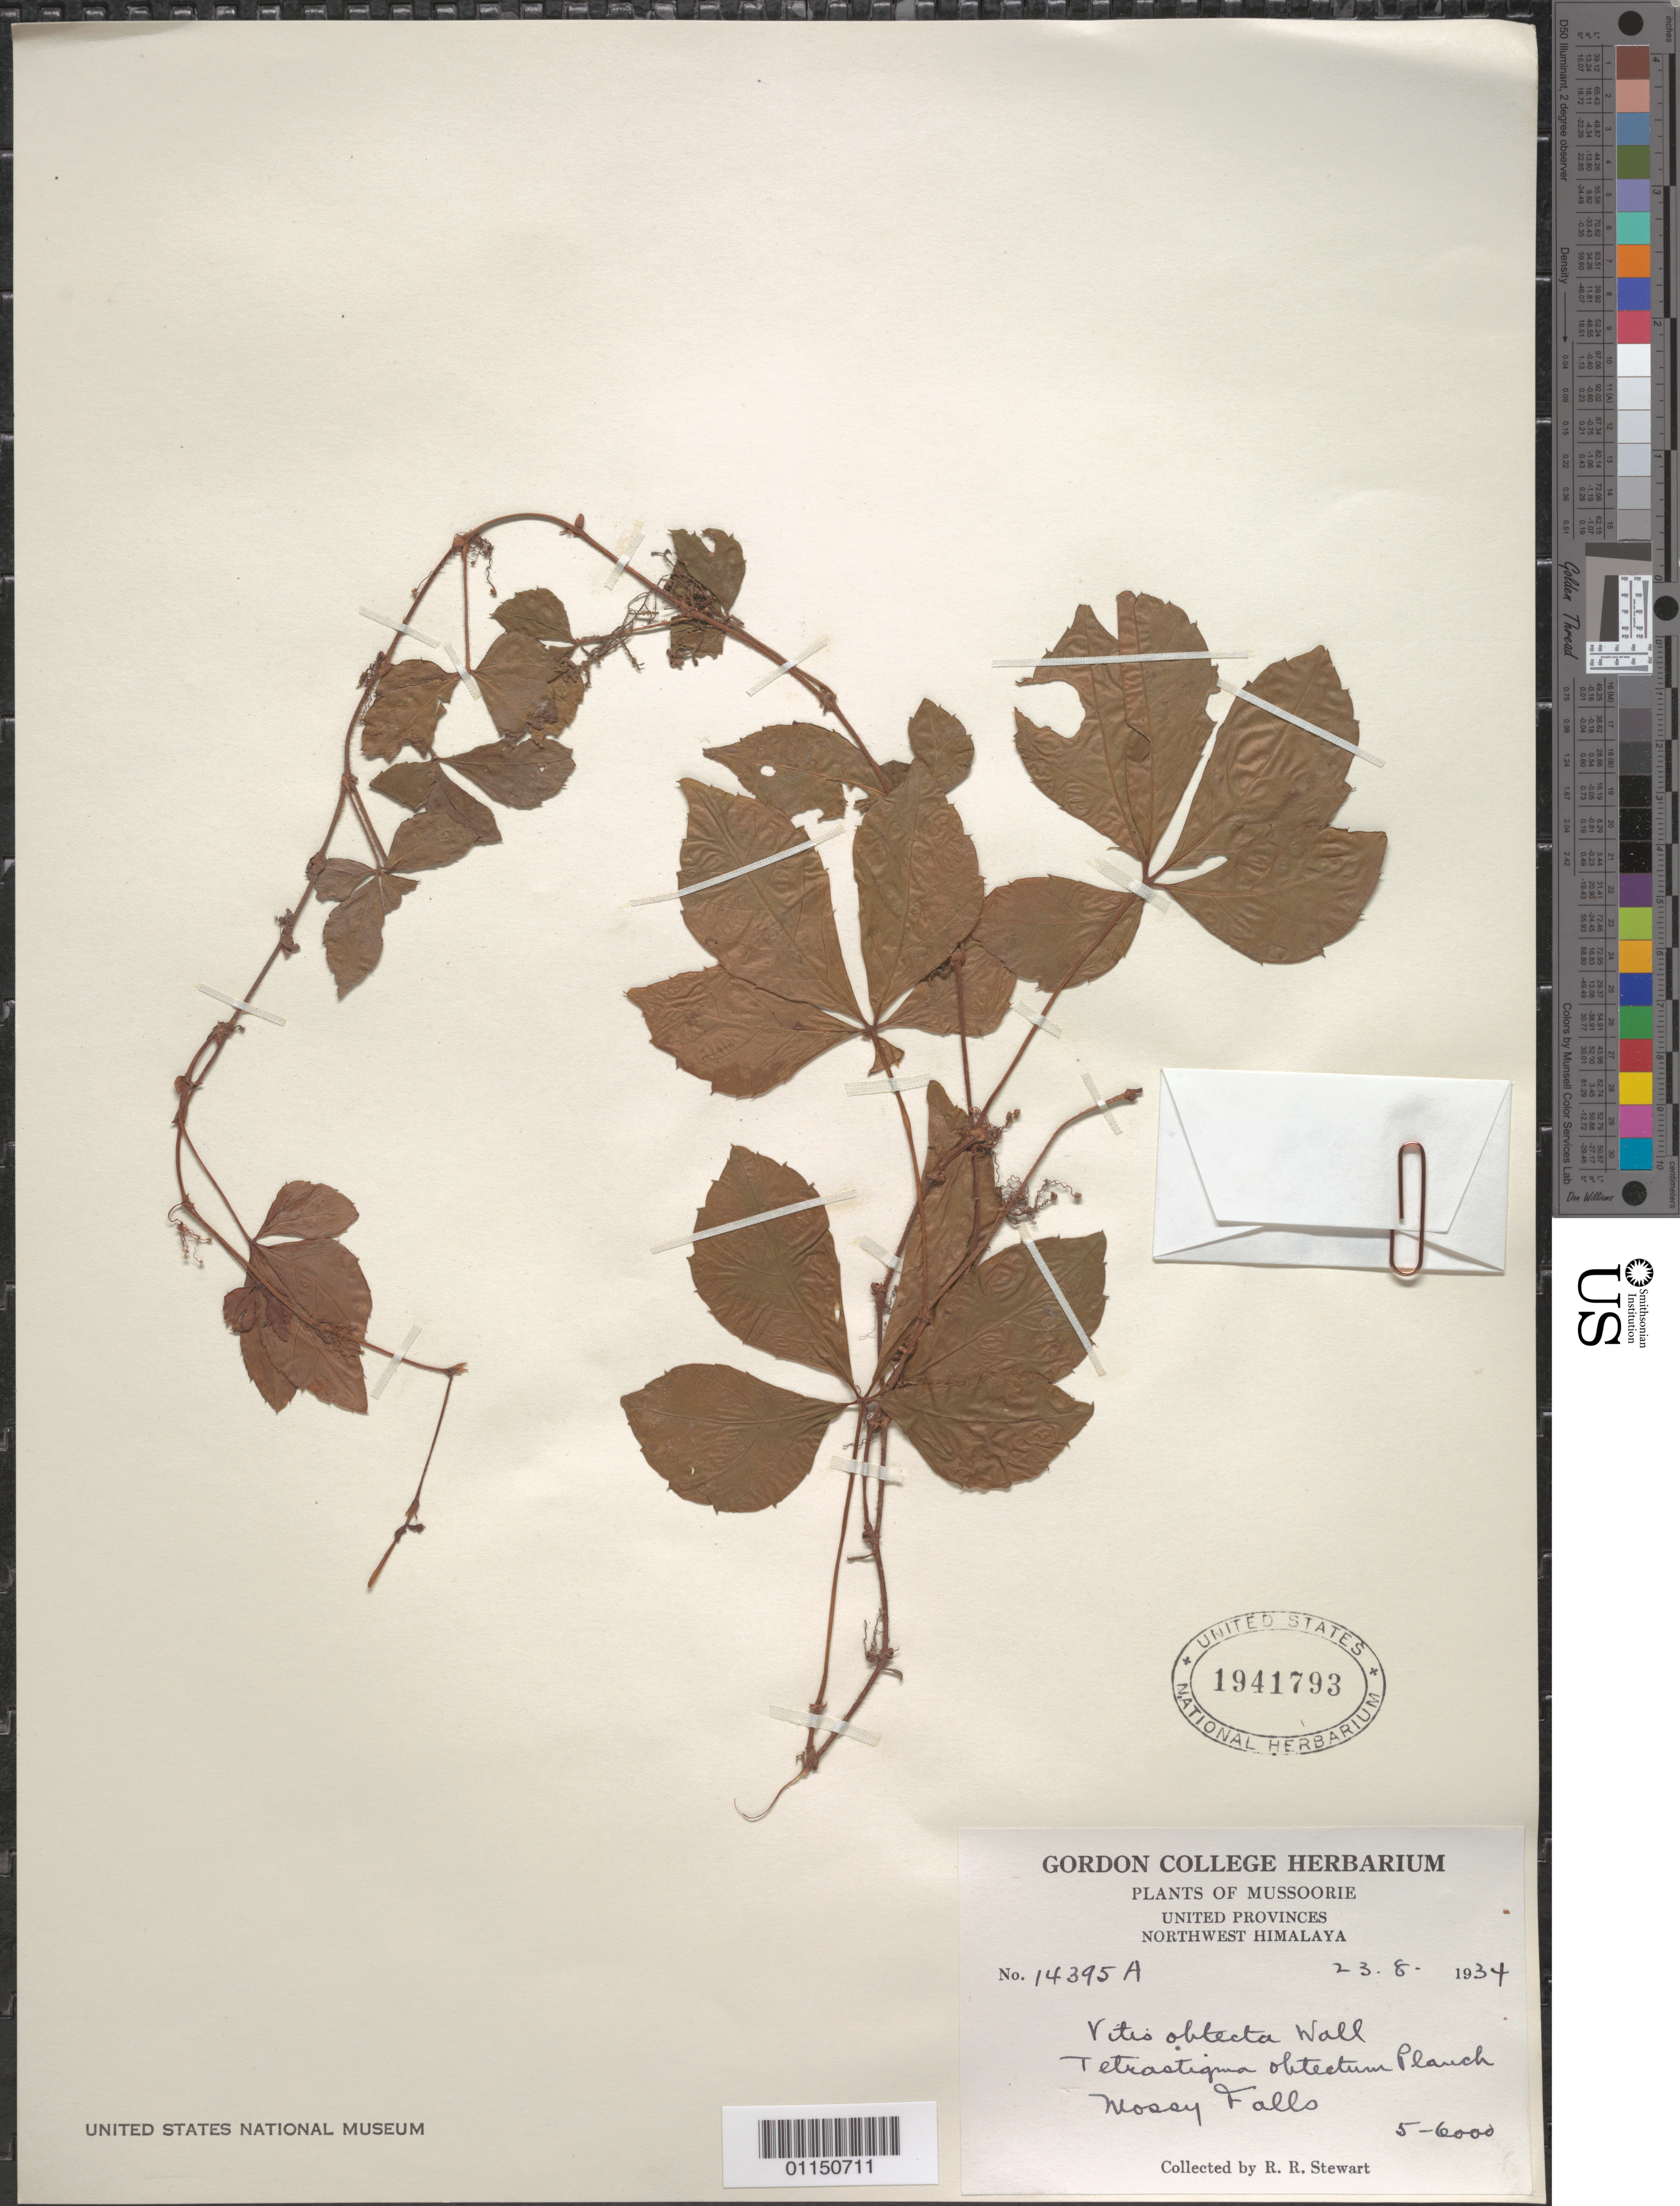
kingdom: Plantae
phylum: Tracheophyta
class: Magnoliopsida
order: Vitales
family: Vitaceae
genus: Tetrastigma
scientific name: Tetrastigma obtectum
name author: (Wall. ex Laws.) Planch. ex Franch.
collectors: R. R. Stewart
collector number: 14395 A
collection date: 1934-08-23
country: India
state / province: Uttarakhand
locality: NW Himalaya. United.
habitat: Mossy Falls.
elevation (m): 5000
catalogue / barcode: US 1941793